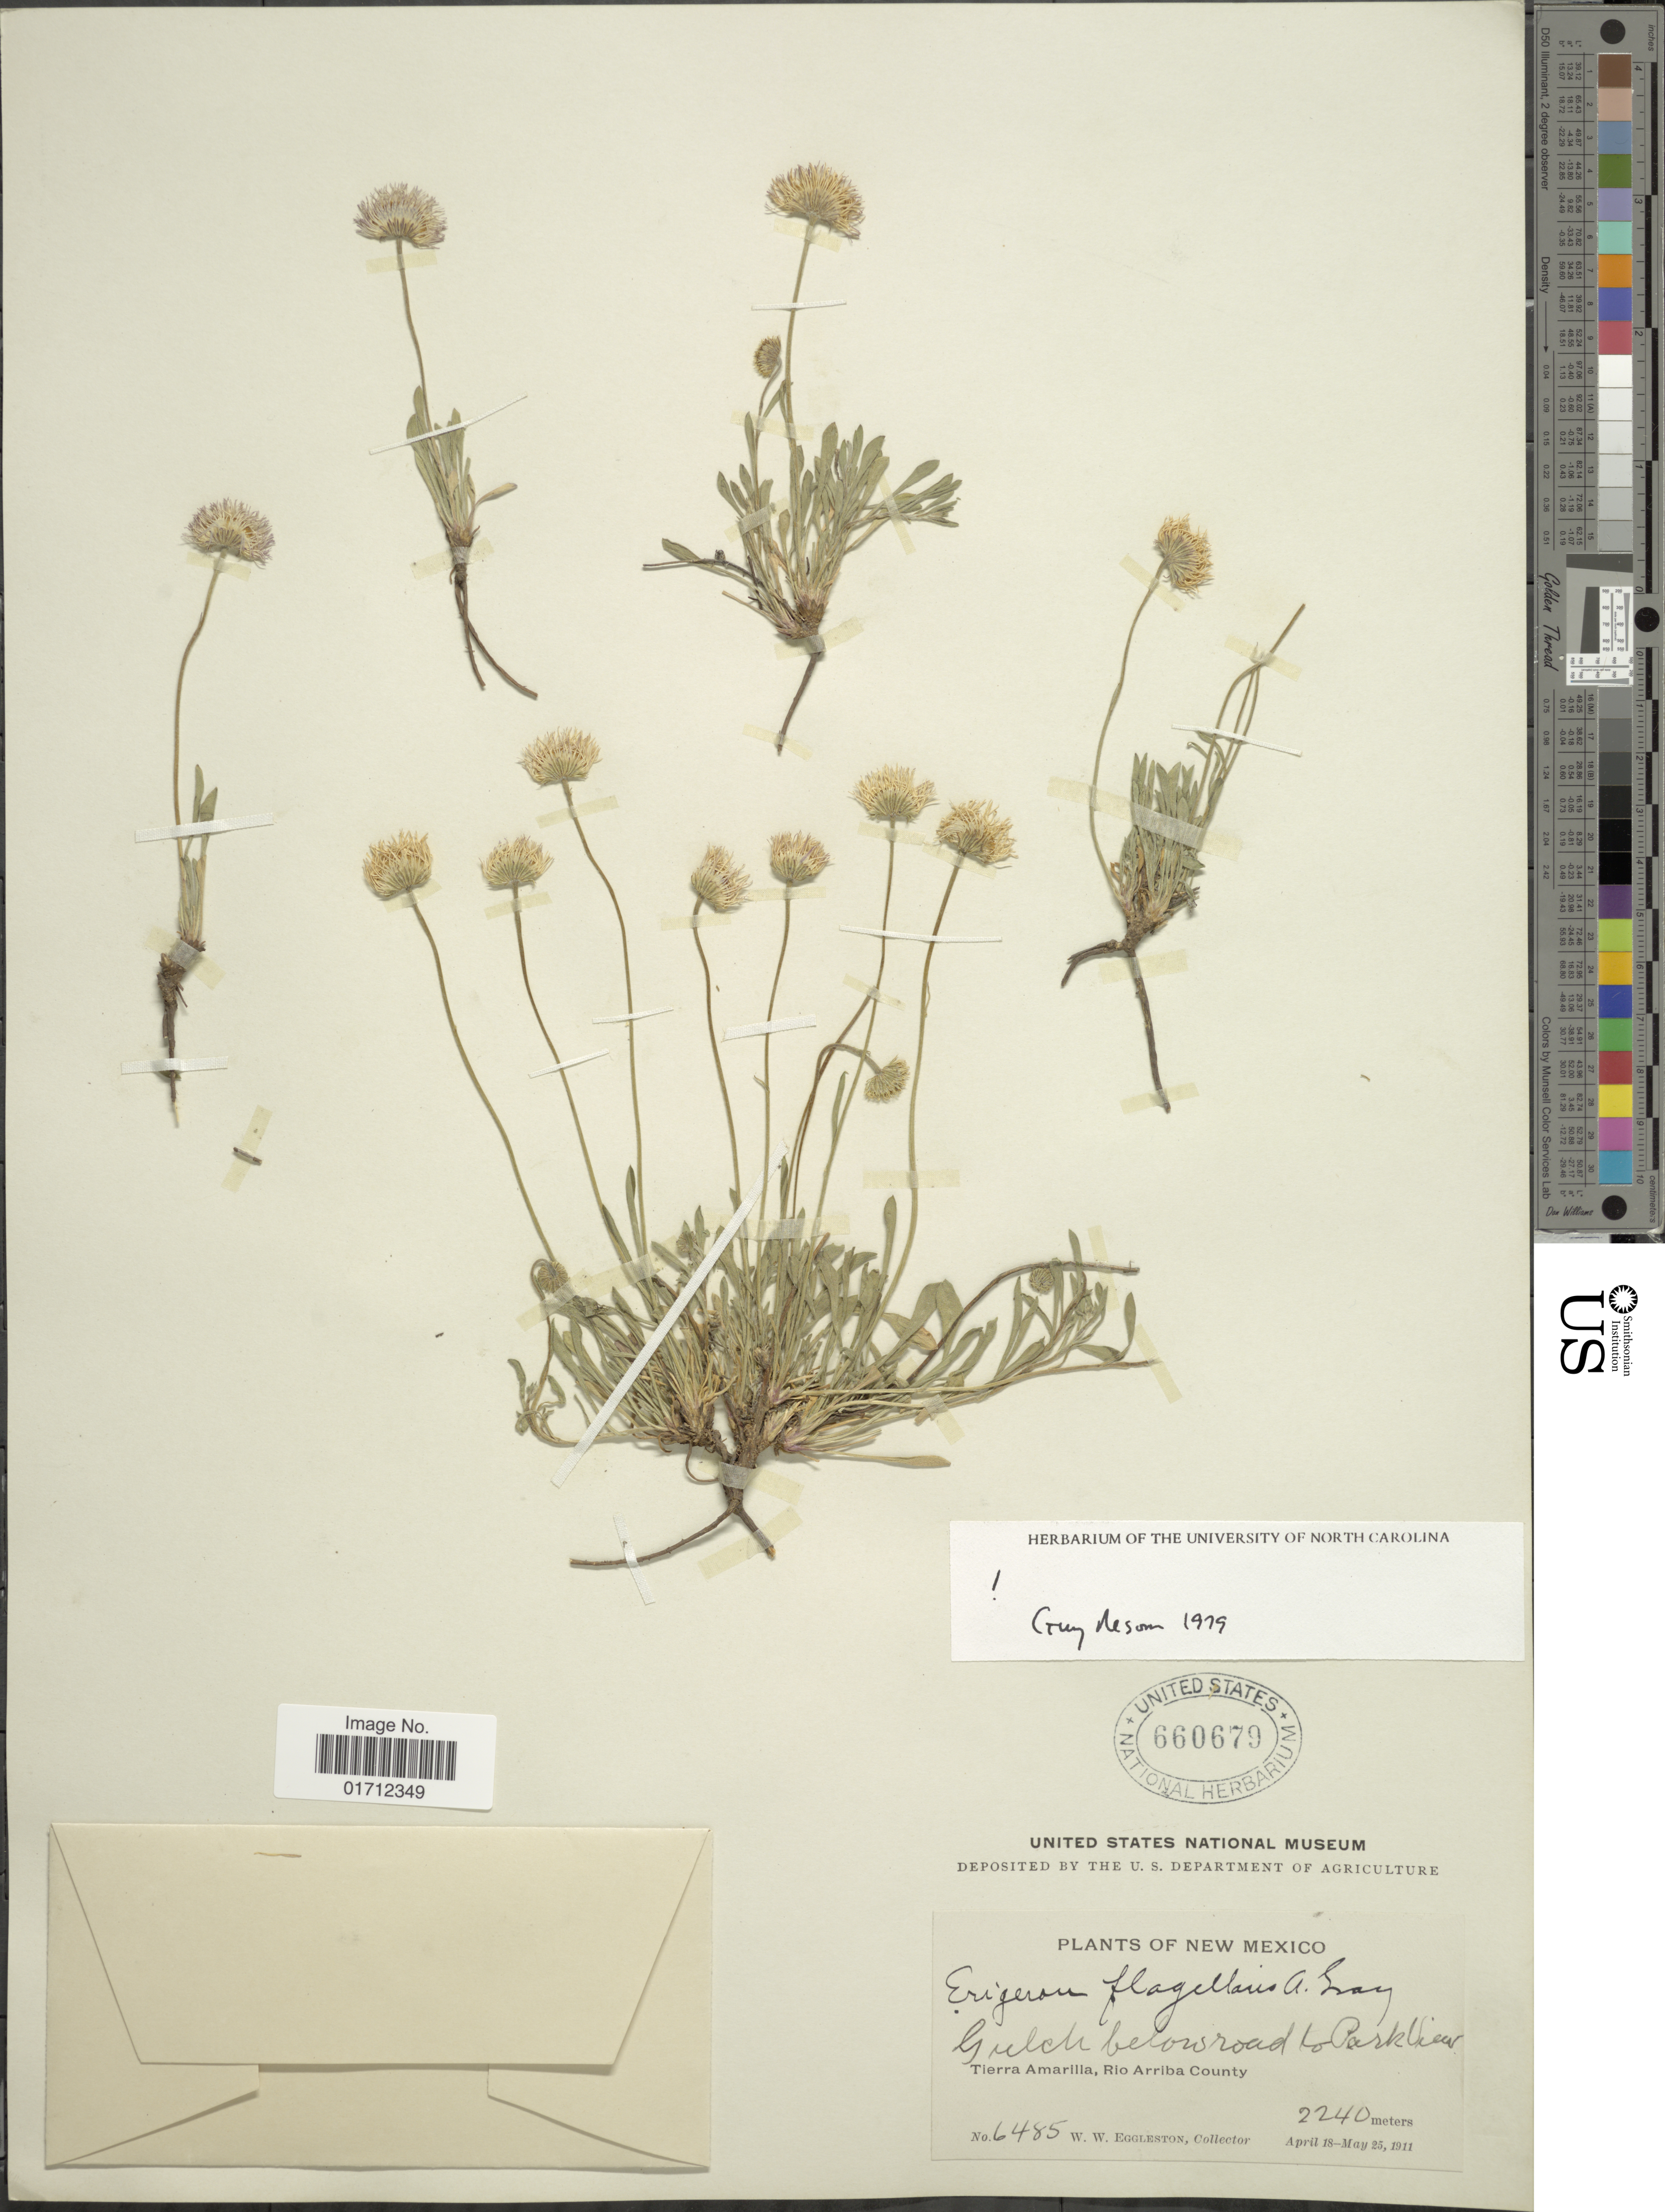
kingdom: Plantae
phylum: Tracheophyta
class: Magnoliopsida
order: Asterales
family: Asteraceae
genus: Erigeron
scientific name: Erigeron flagellaris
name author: A. Gray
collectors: W. W. Eggleston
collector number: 6485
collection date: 1911-04-18/1911-05-25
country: United States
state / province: New Mexico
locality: Gulch below road to Park Vuar, Tierra Amarilla, Rio Arriba County.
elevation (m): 2240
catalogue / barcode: US 660679